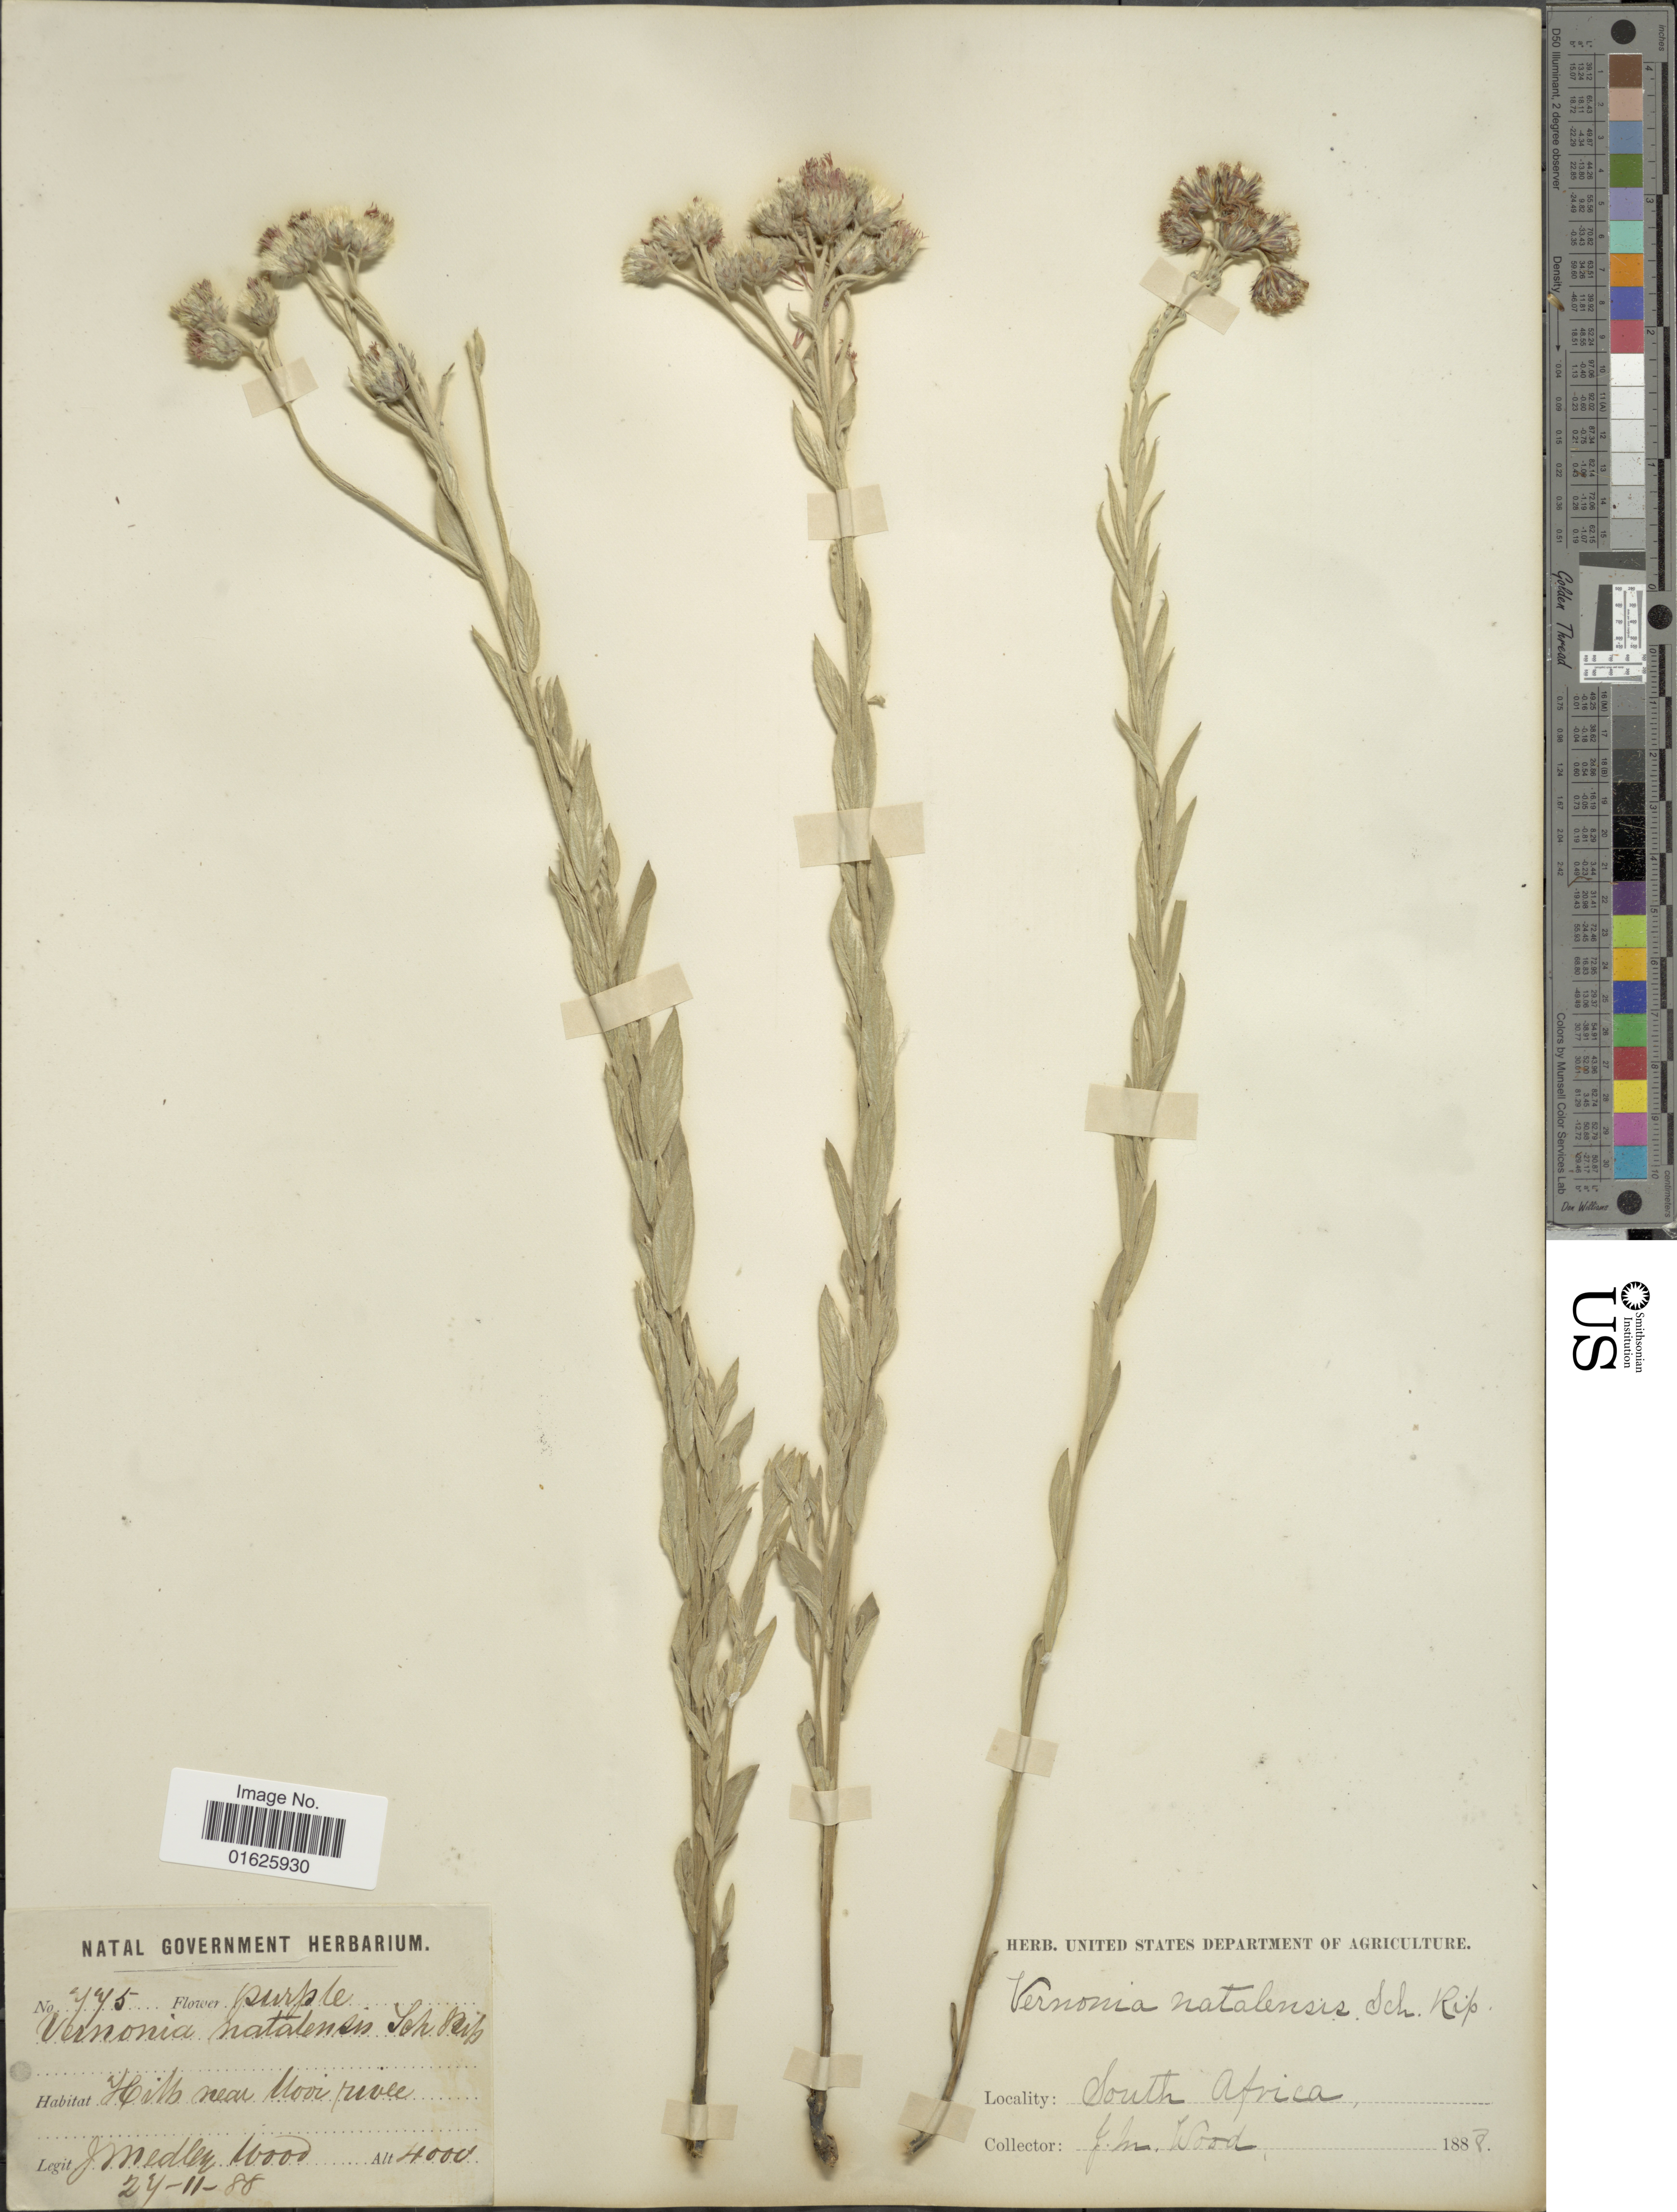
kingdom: Plantae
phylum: Tracheophyta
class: Magnoliopsida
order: Asterales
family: Asteraceae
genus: Hilliardiella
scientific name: Hilliardiella aristata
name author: (DC.) H. Rob.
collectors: J. M. Wood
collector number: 775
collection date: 1888-11-24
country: South Africa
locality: Hills near Nooi river